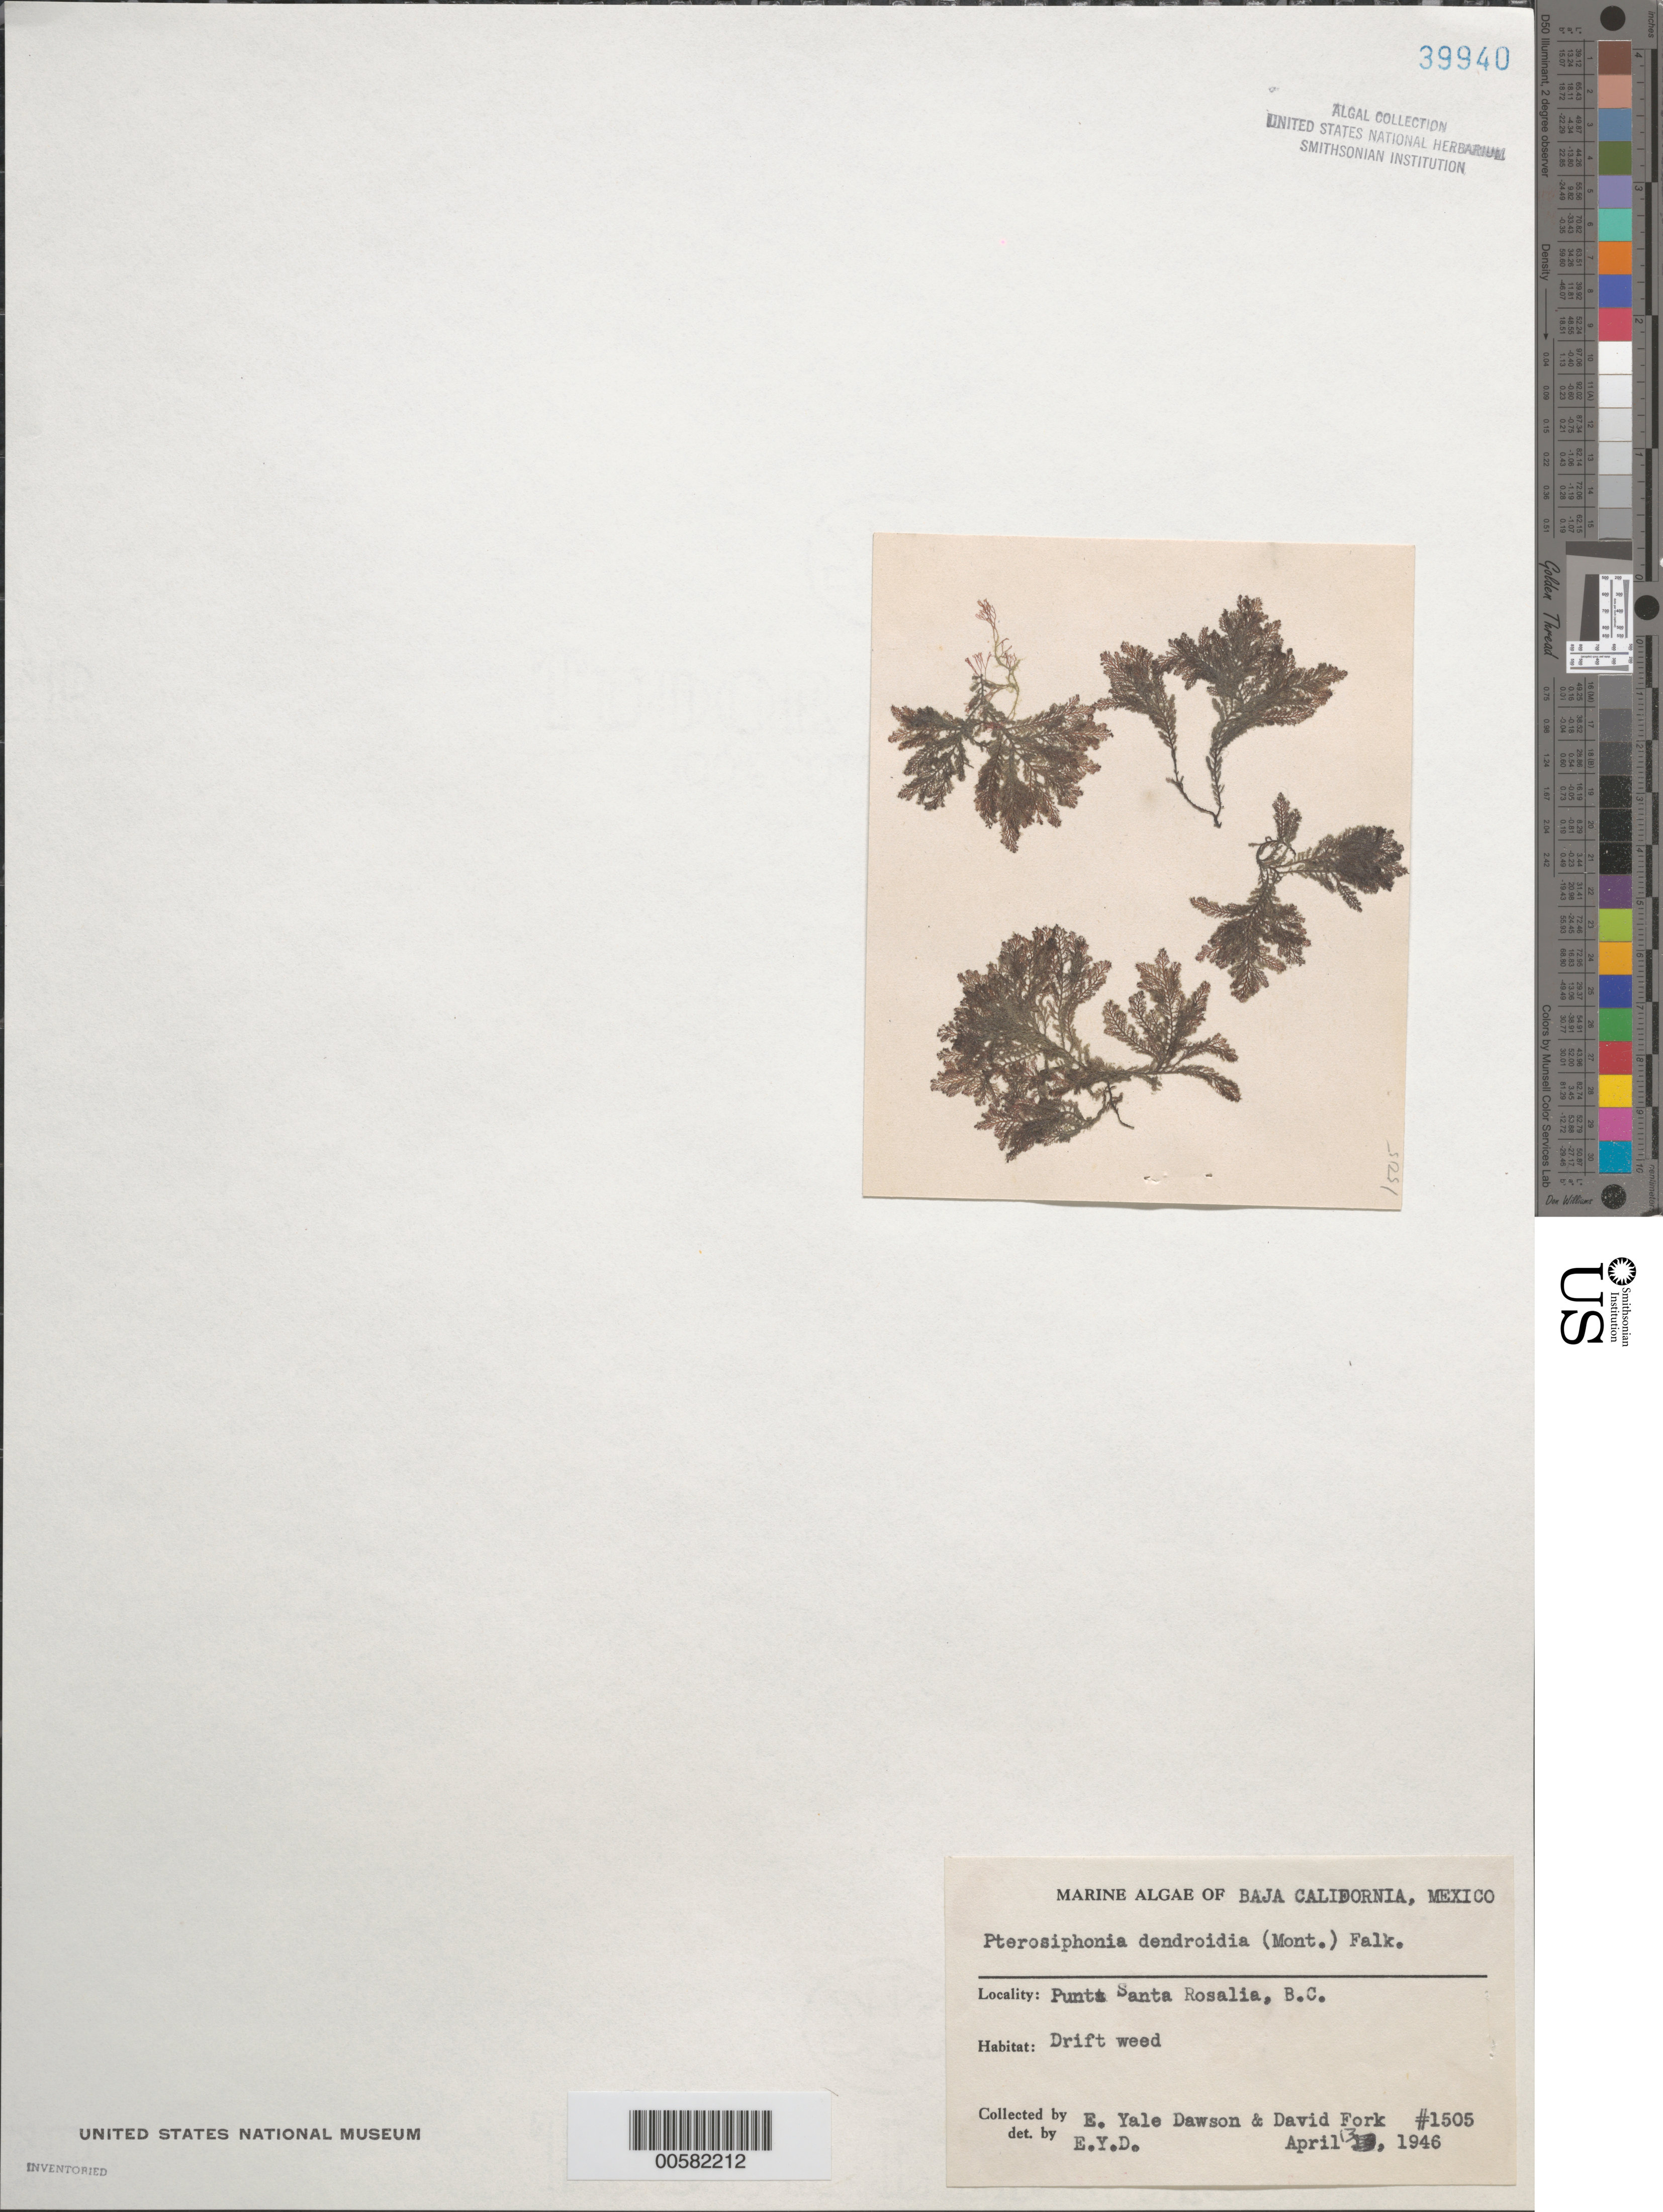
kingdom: Plantae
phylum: Rhodophyta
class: Florideophyceae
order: Ceramiales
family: Rhodomelaceae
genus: Symphyocladiella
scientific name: Symphyocladiella dendroidea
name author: (Montagne) Bustamante et al.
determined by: Algae name updating Project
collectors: E. Y. Dawson & D. Fork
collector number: EYD 1505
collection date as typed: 13 Apr 1946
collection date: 1946-04-13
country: Mexico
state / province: Baja California Sur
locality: Punta Santa Rosalia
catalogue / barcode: US 39940